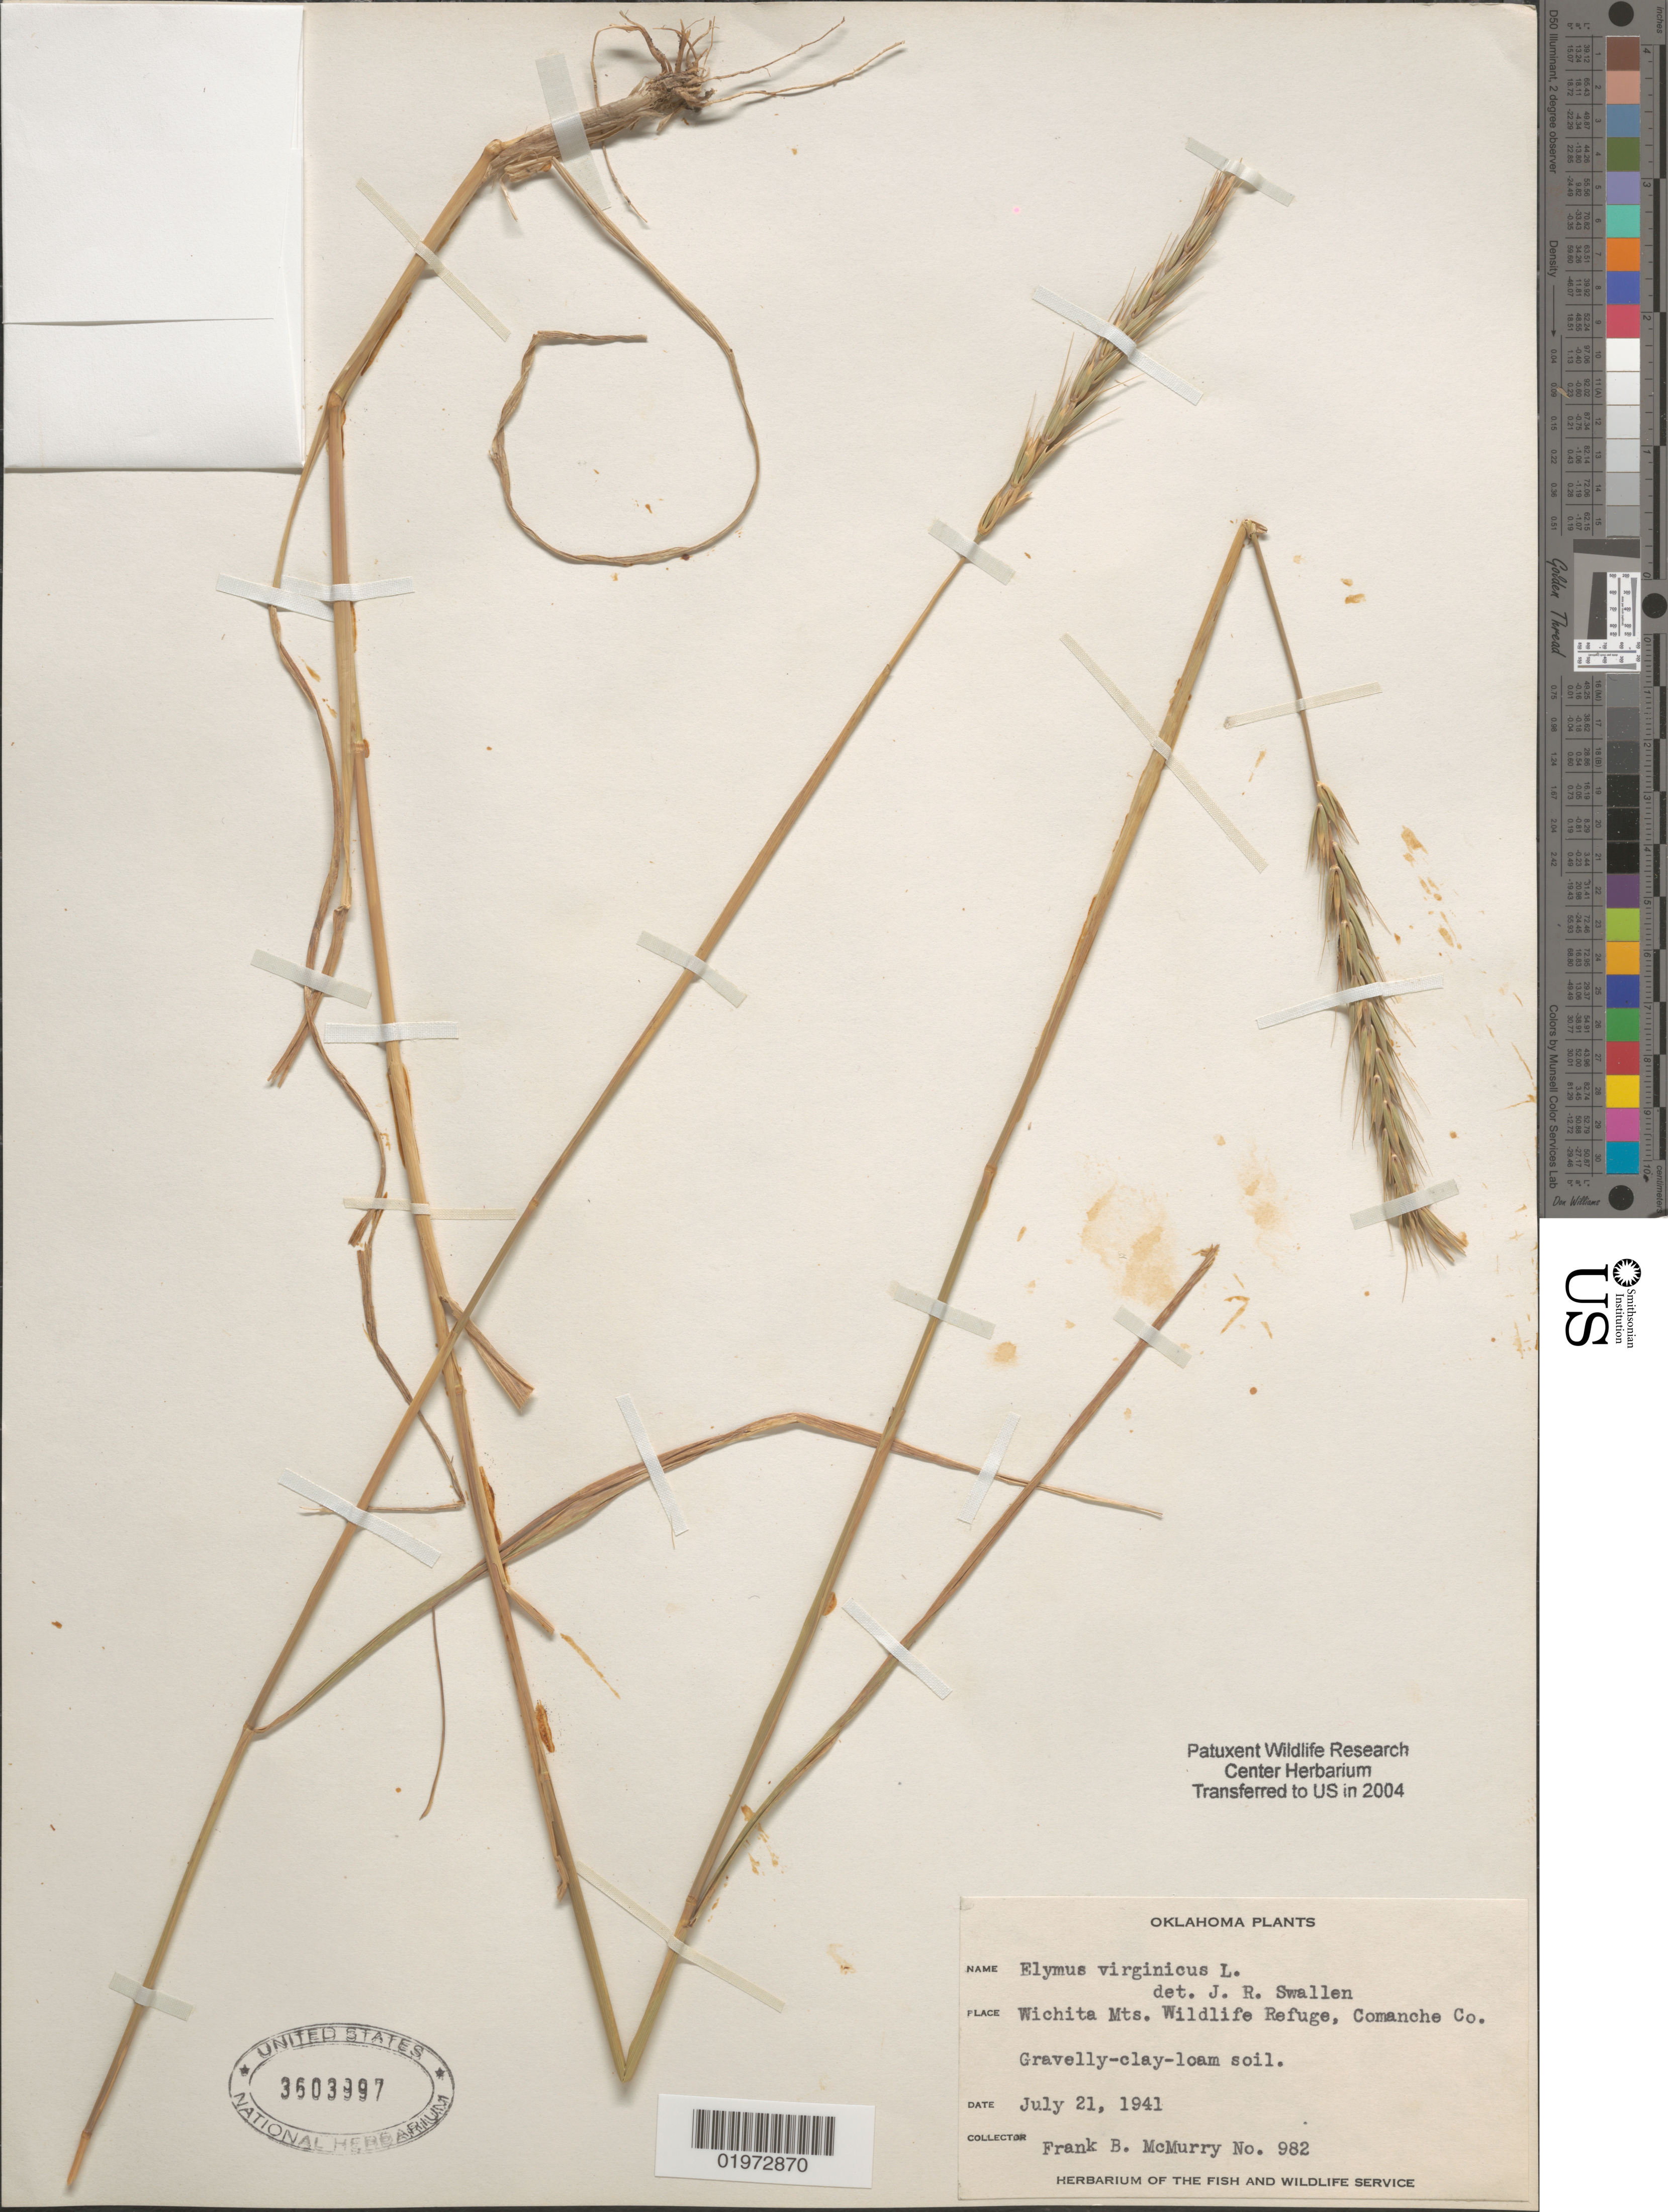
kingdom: Plantae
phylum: Tracheophyta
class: Liliopsida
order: Poales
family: Poaceae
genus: Elymus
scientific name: Elymus virginicus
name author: L.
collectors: F. B. McMurry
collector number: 982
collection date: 1941-07-21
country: United States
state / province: Oklahoma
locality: Wichita Mts. Wildlife Refuge, Comanche Co.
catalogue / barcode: US 3603997